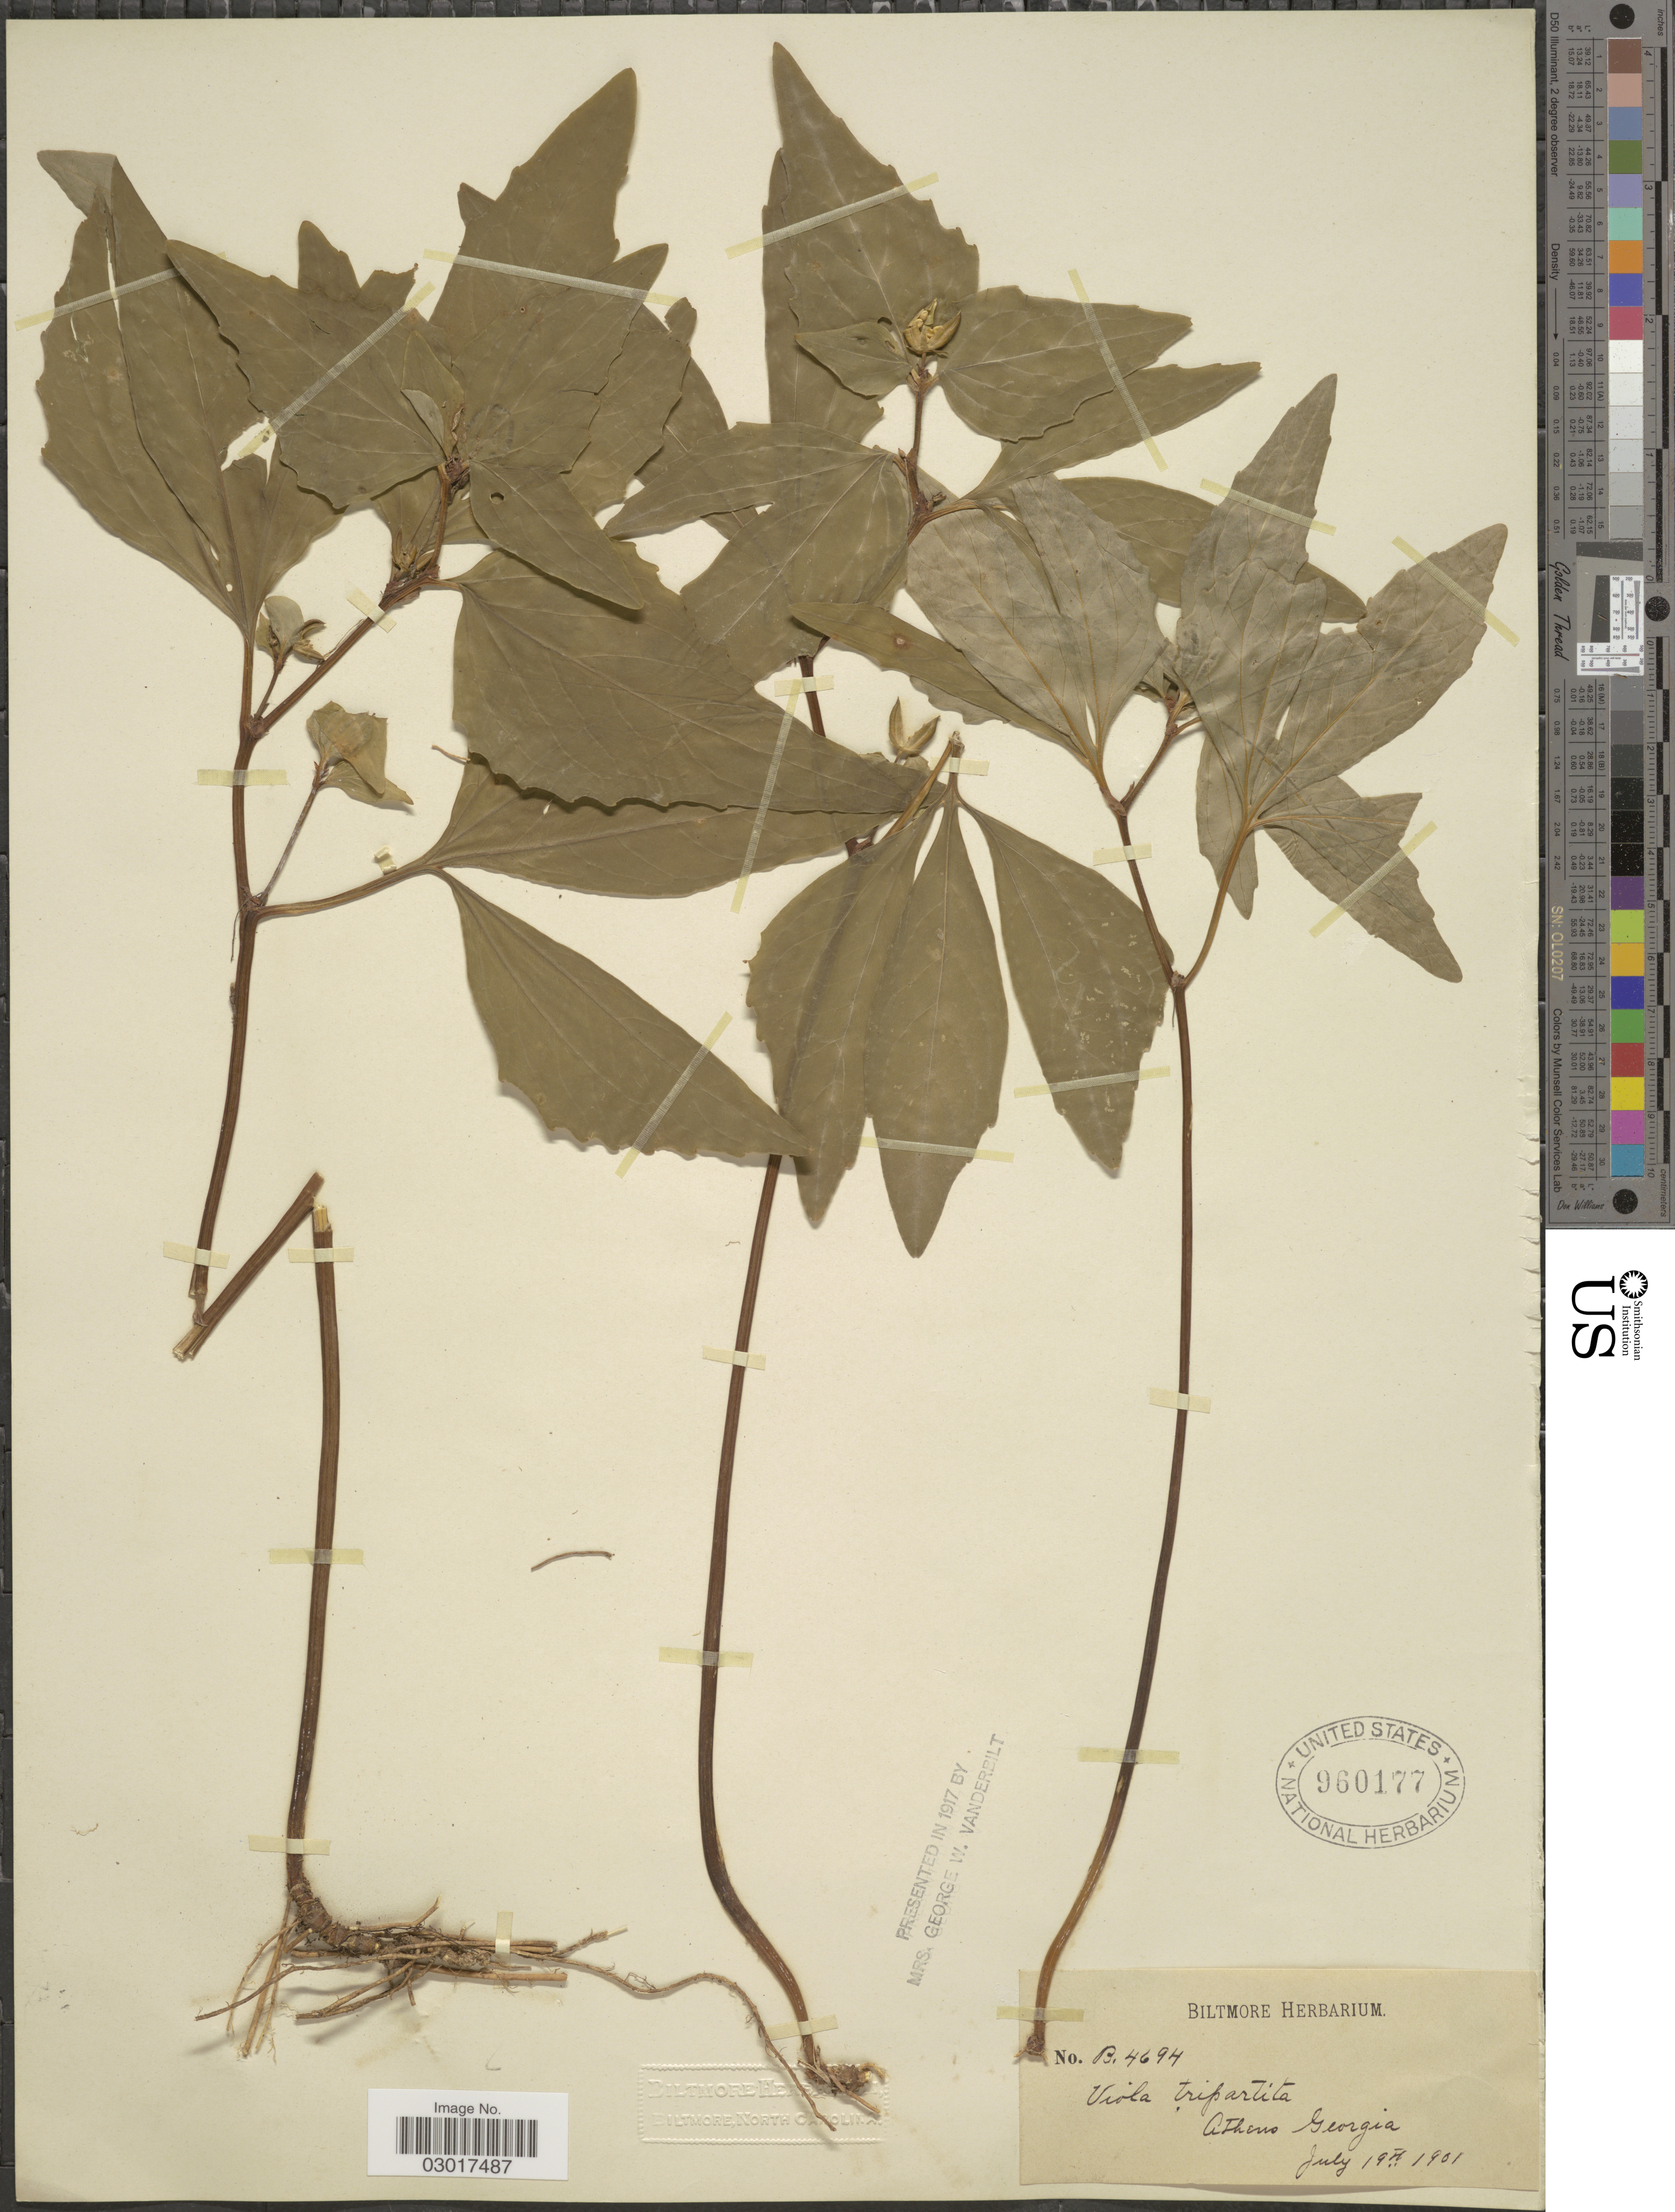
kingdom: Plantae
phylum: Tracheophyta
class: Magnoliopsida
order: Malpighiales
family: Violaceae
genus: Viola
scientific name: Viola tripartita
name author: Elliott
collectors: ex herb. Biltmore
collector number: B.4694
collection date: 1901-07-19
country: United States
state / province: Georgia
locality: Athens.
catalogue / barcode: US 960177